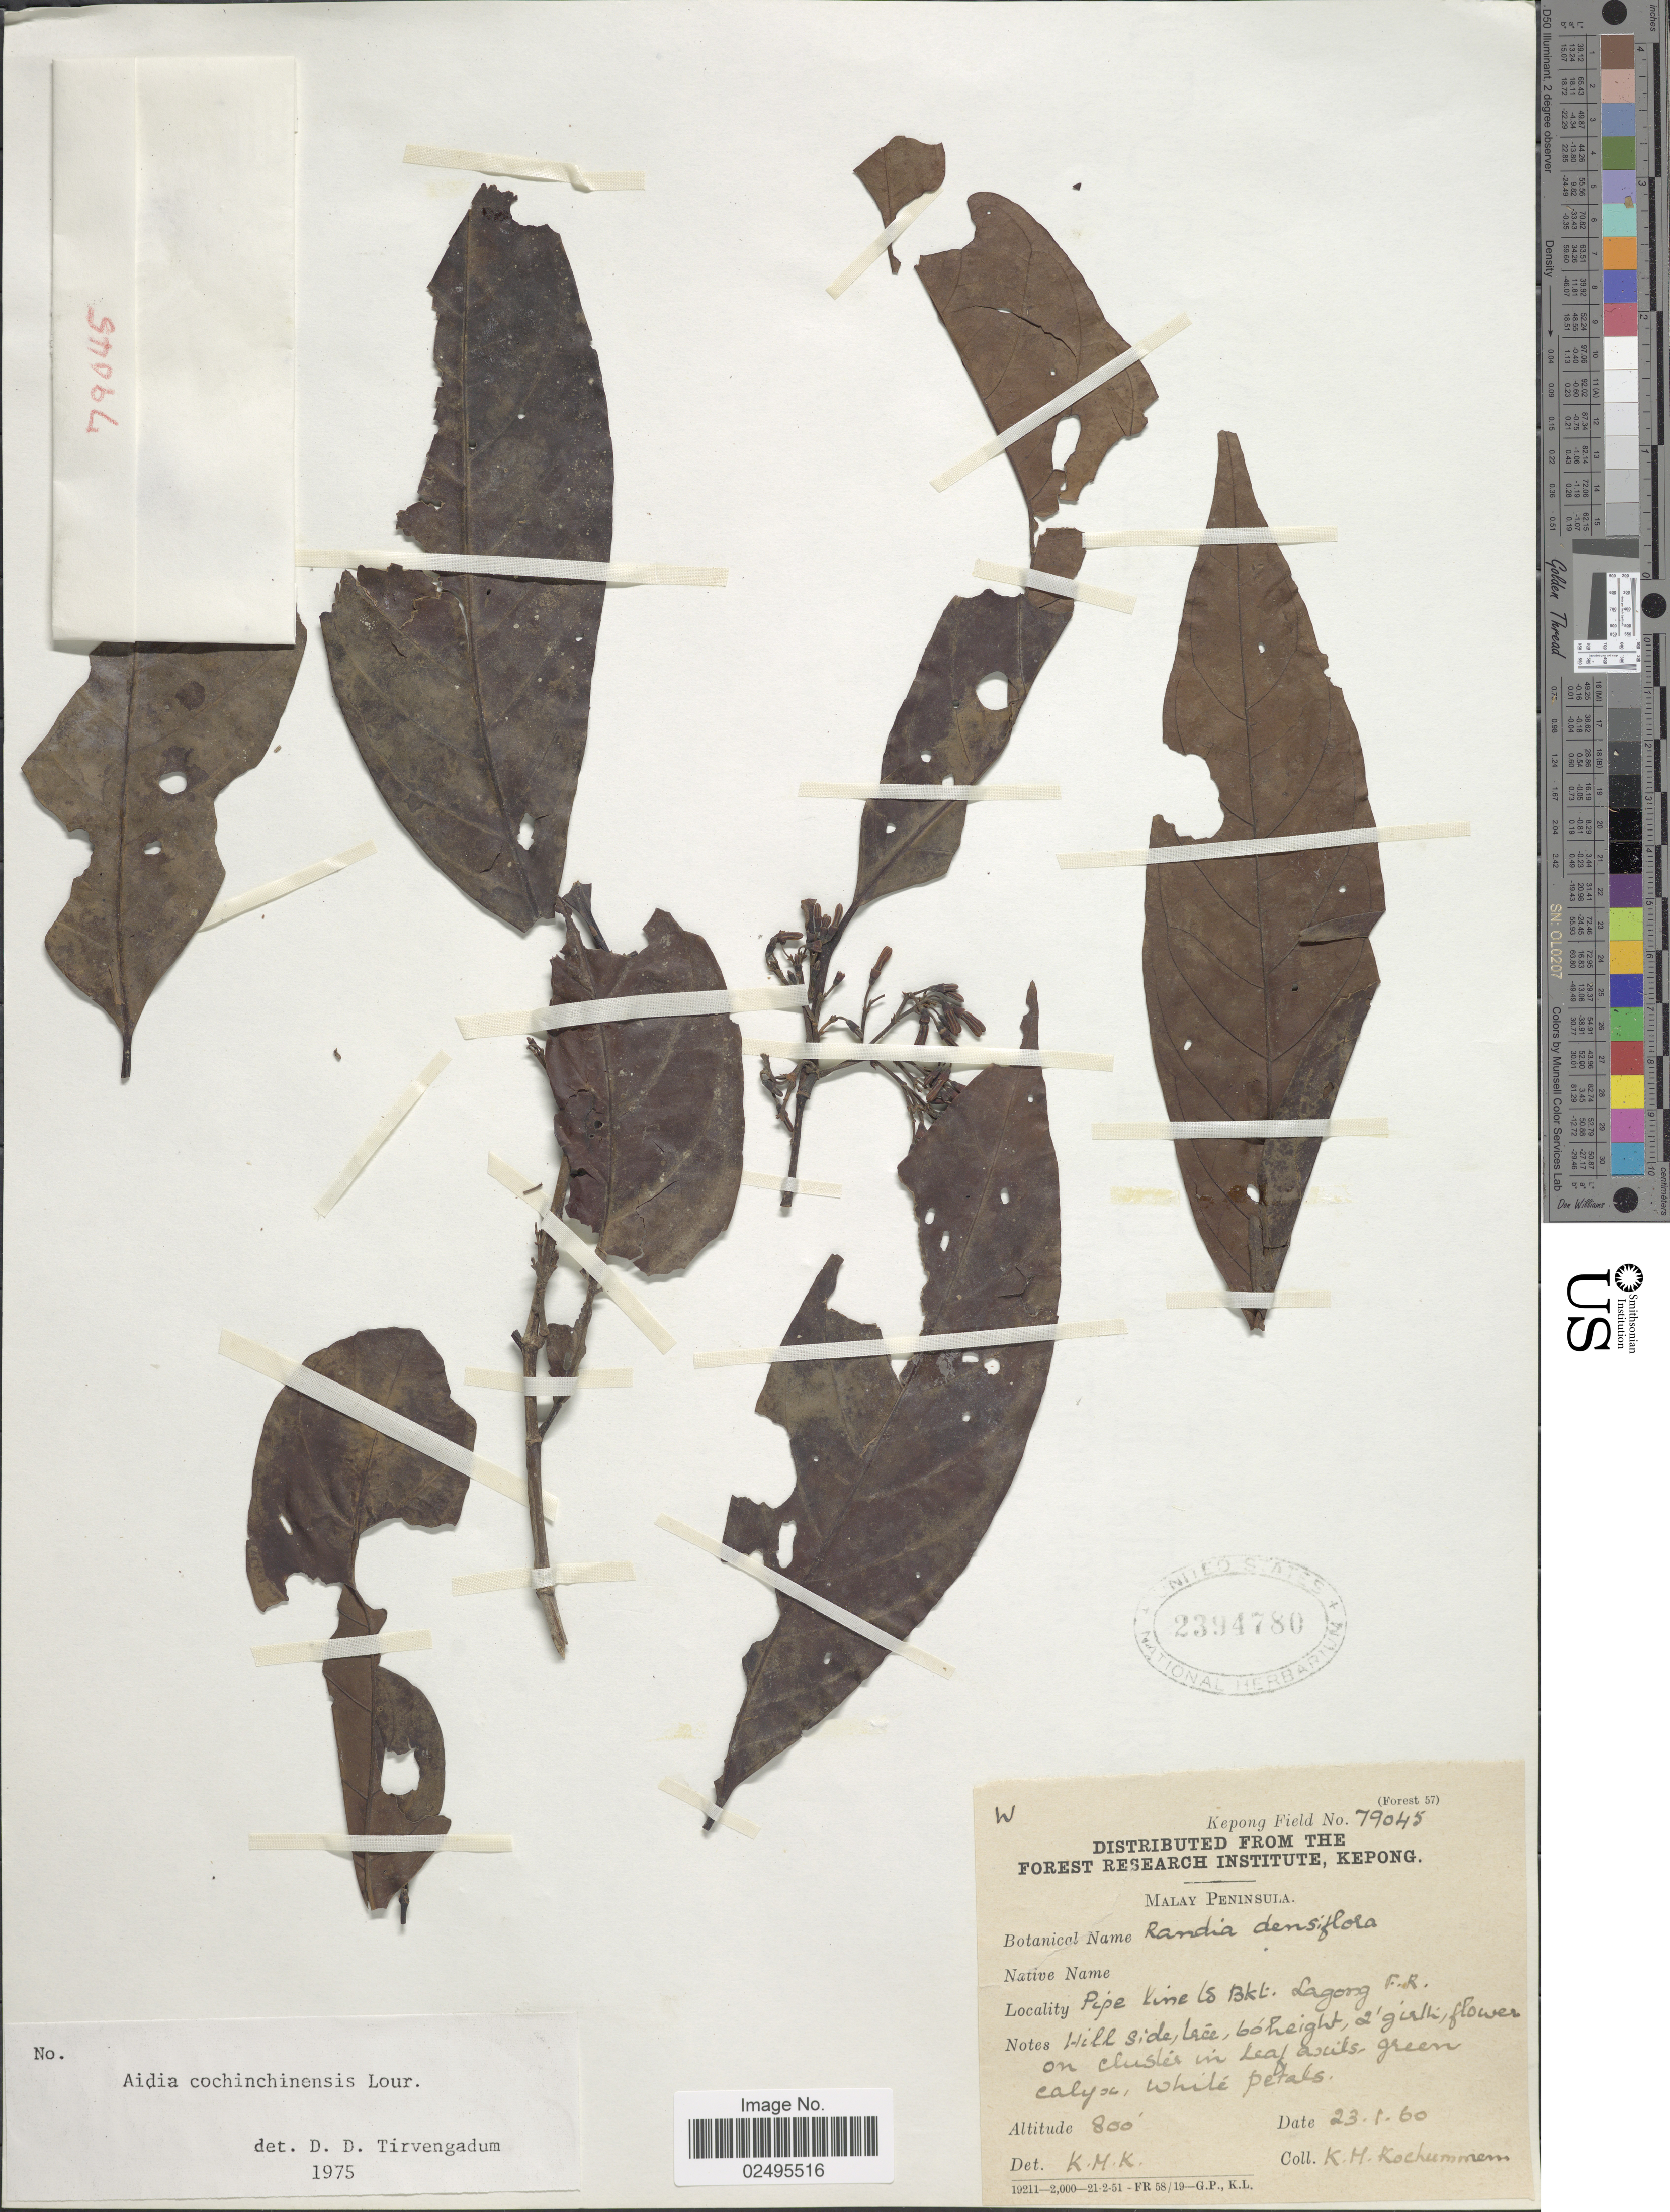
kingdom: Plantae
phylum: Tracheophyta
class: Magnoliopsida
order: Gentianales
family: Rubiaceae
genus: Aidia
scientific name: Aidia densiflora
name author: (Wall.) Masam.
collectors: K. Kochummen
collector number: Kepong Field 79045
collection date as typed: Transcribed d/m/y: 23/1/60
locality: Malay Peninsula, Pipe line ls Bkt. Lagong F.R.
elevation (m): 244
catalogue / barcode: US 2394780